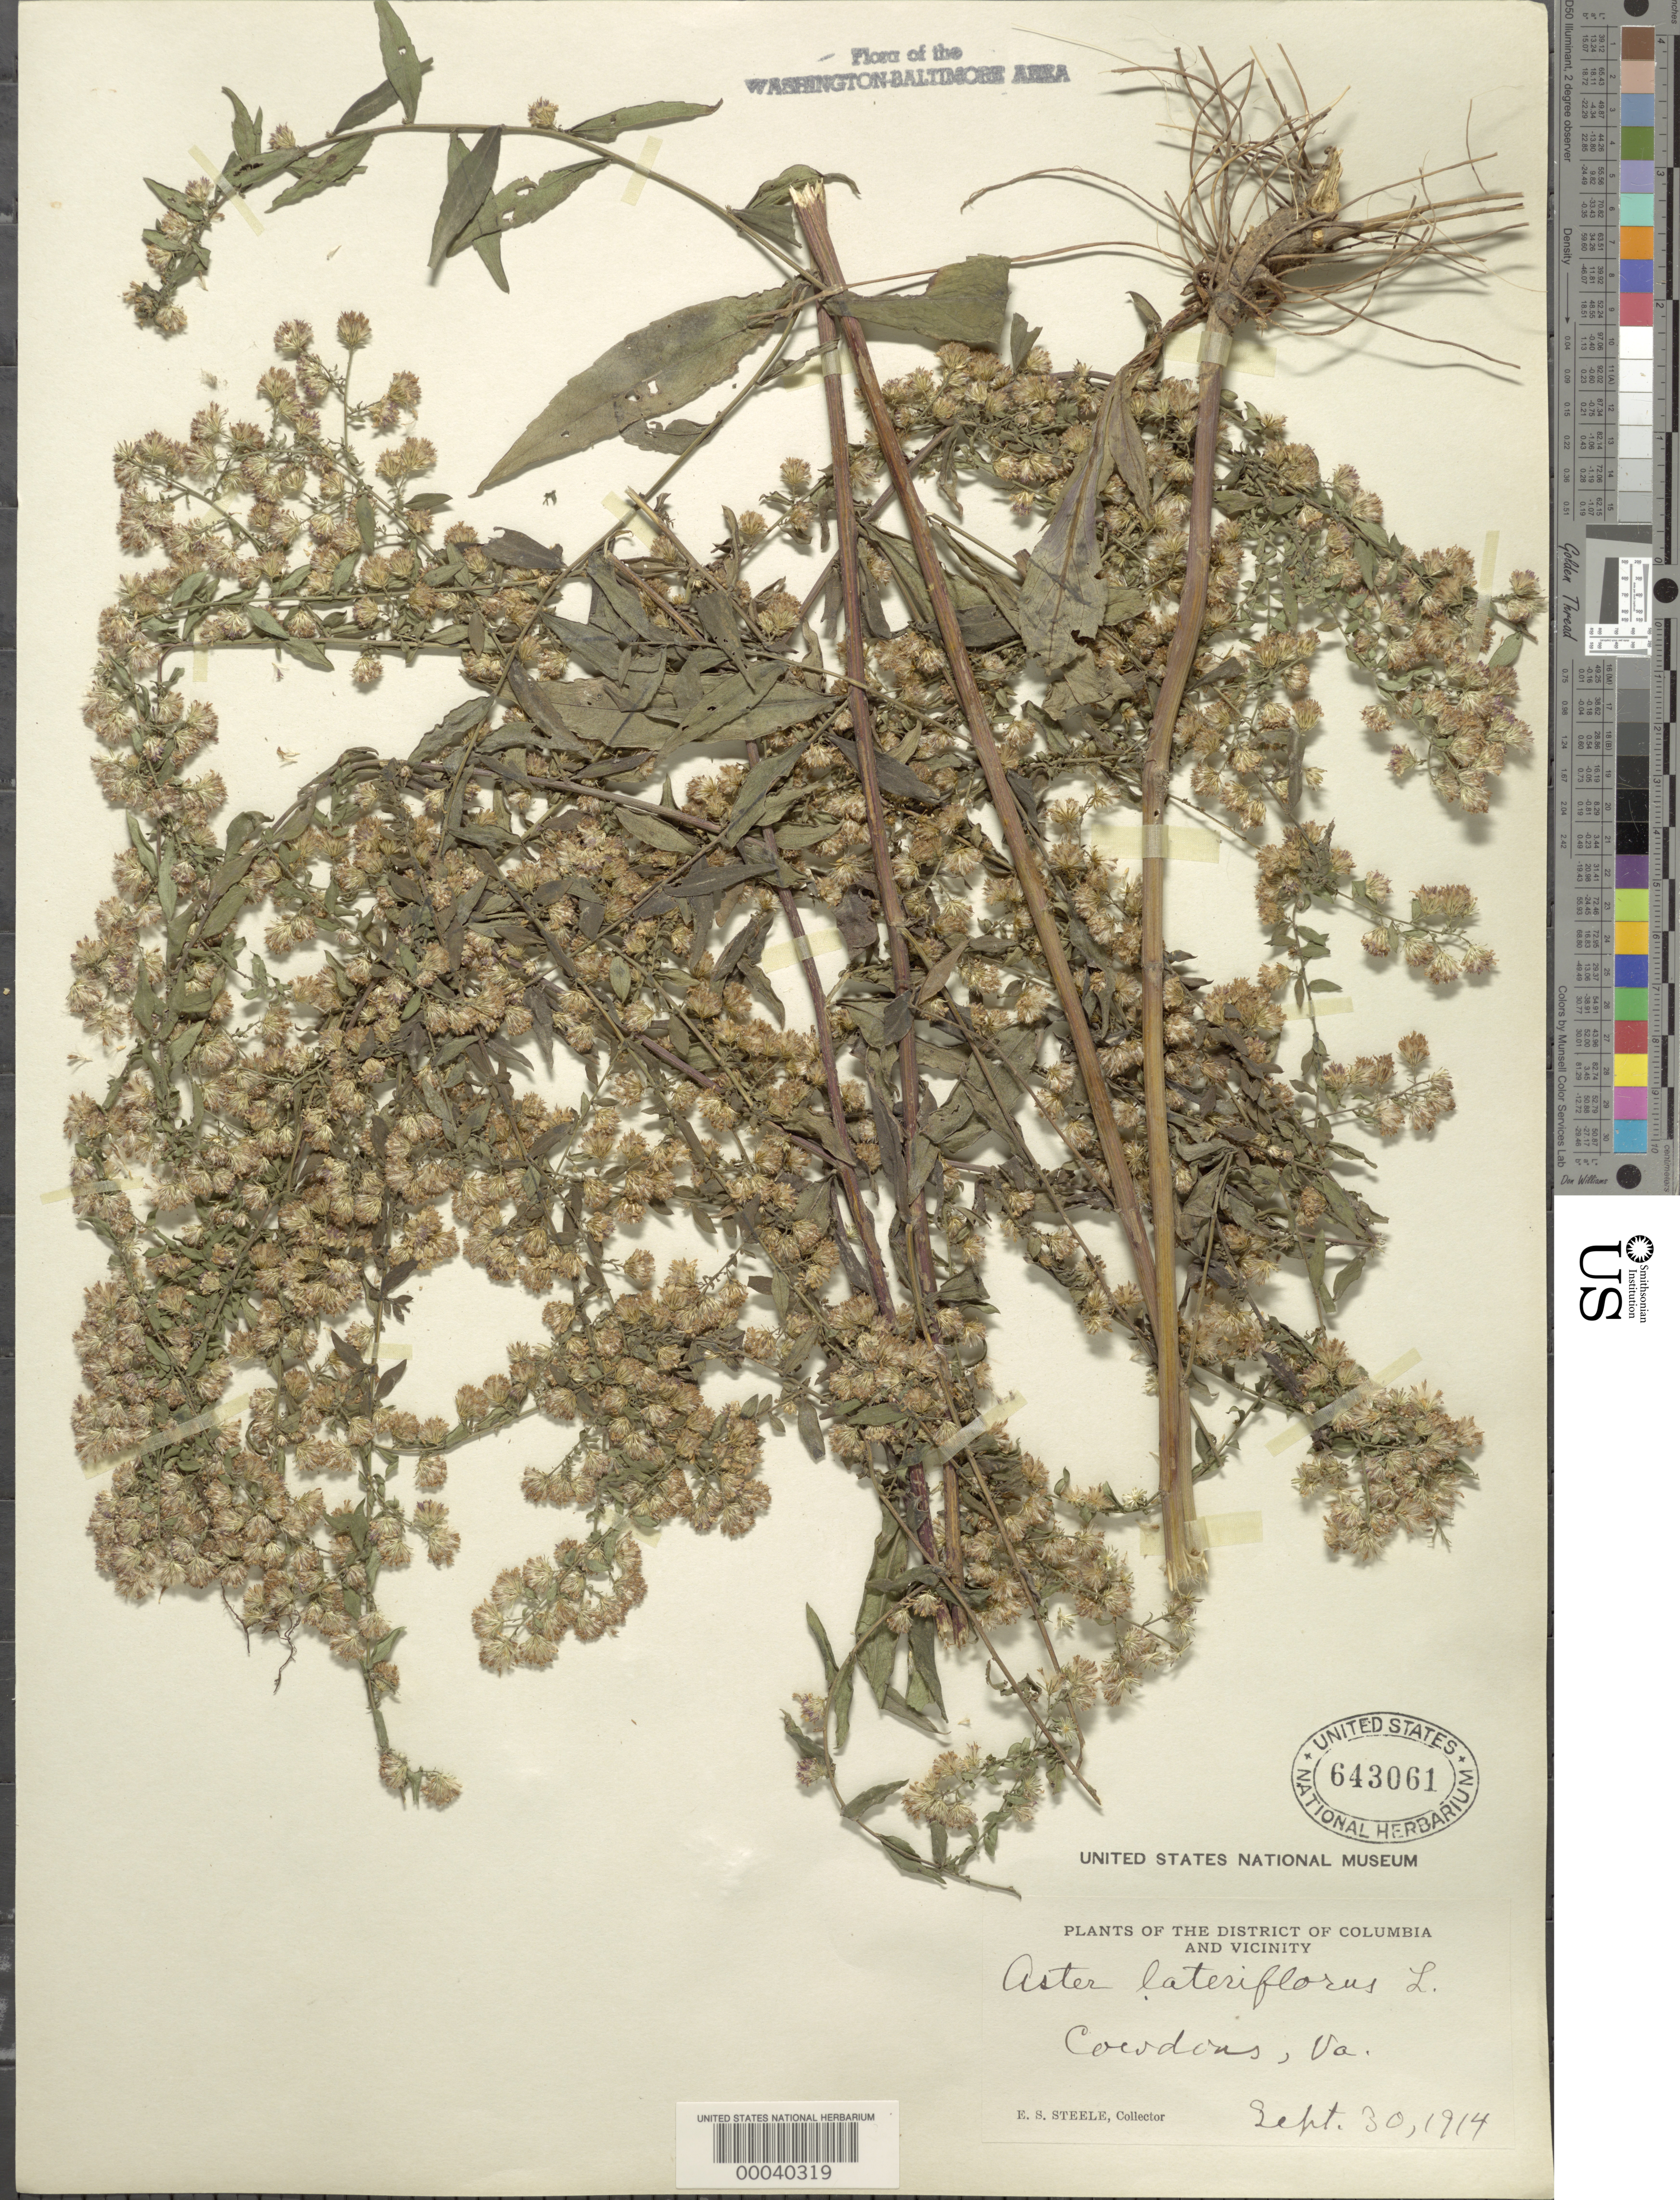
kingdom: Plantae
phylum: Tracheophyta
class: Magnoliopsida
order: Asterales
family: Asteraceae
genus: Symphyotrichum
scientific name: Symphyotrichum lateriflorum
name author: (L.) Á. Löve & D. Löve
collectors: E. Steele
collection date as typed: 30 Sep 1914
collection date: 1914-09-30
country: United States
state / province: Virginia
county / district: Arlington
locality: Cowdons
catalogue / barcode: US 643061